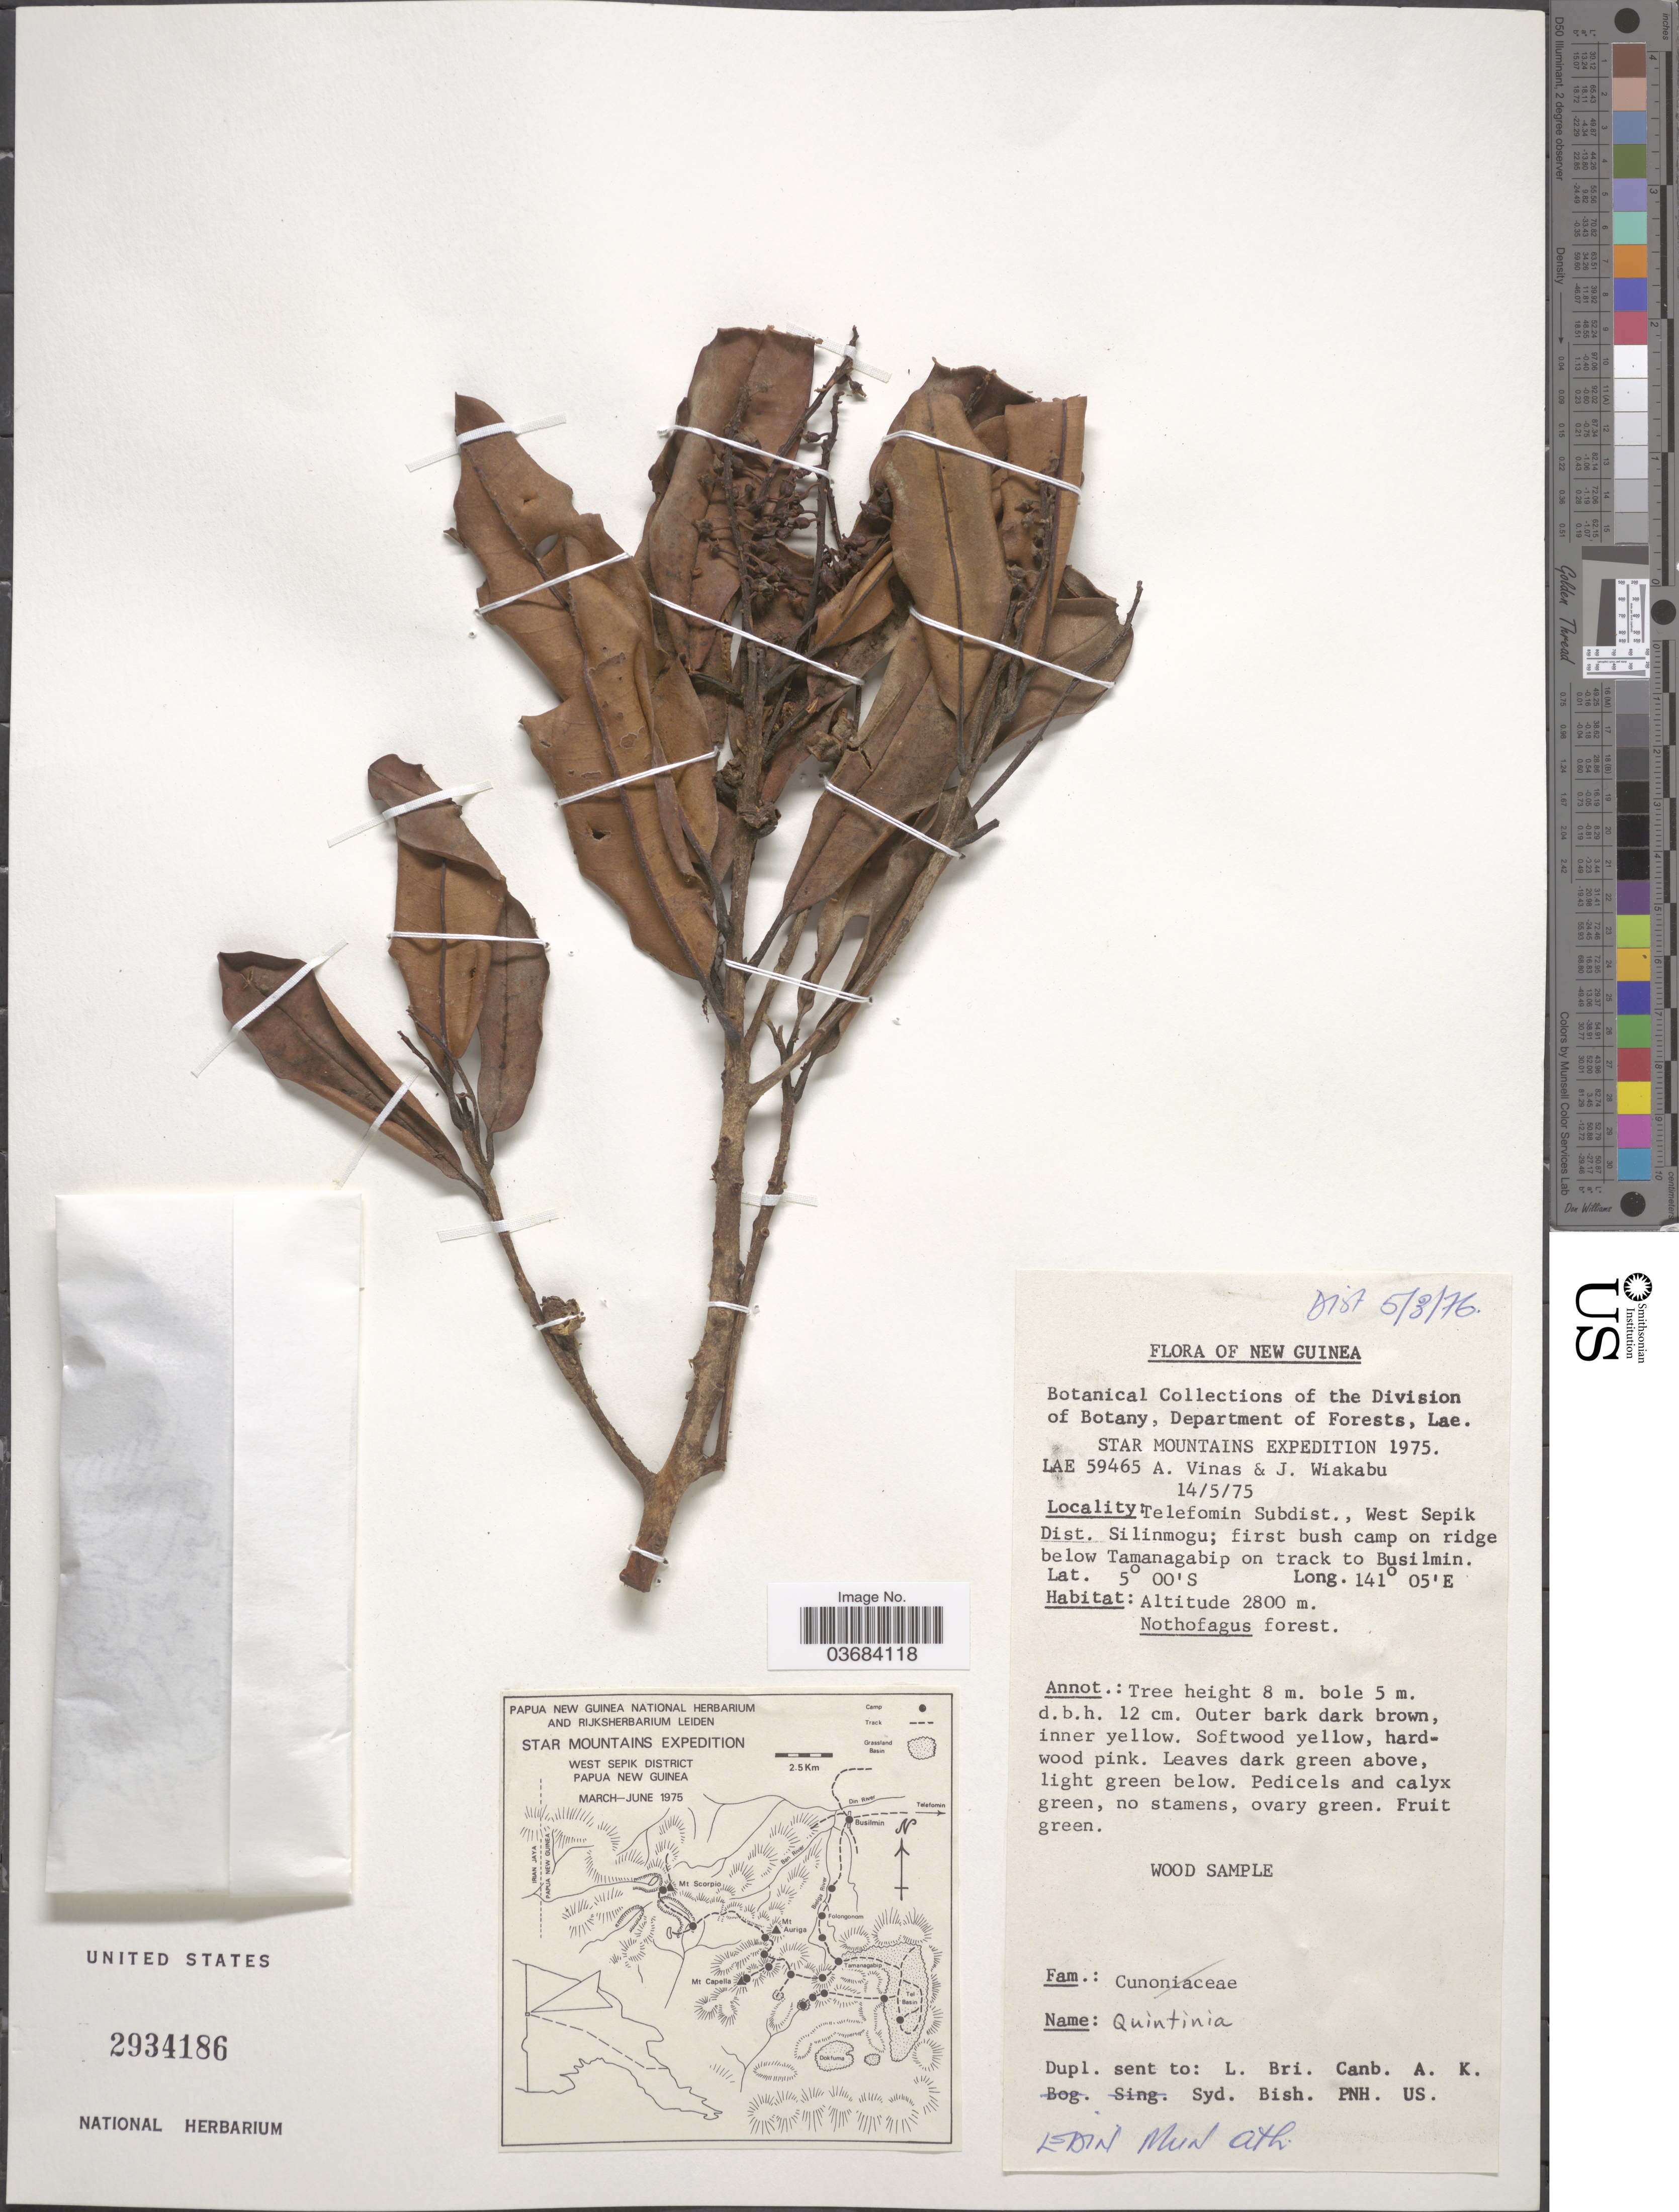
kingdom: Plantae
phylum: Tracheophyta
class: Magnoliopsida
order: Paracryphiales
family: Paracryphiaceae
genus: Quintinia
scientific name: Quintinia sp.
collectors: A. Vinas & J. Wiakabu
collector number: LAE59465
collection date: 1975-05-14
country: Papua New Guinea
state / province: Sandaun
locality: New Guinea. Star Mountains Expedition 1975. Telefomin Subdist., West Sepik Dist. Silinmogu; first bush camp on ridge below Tamanagabip on track to Busilmin.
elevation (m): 2800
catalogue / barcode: US 2934186